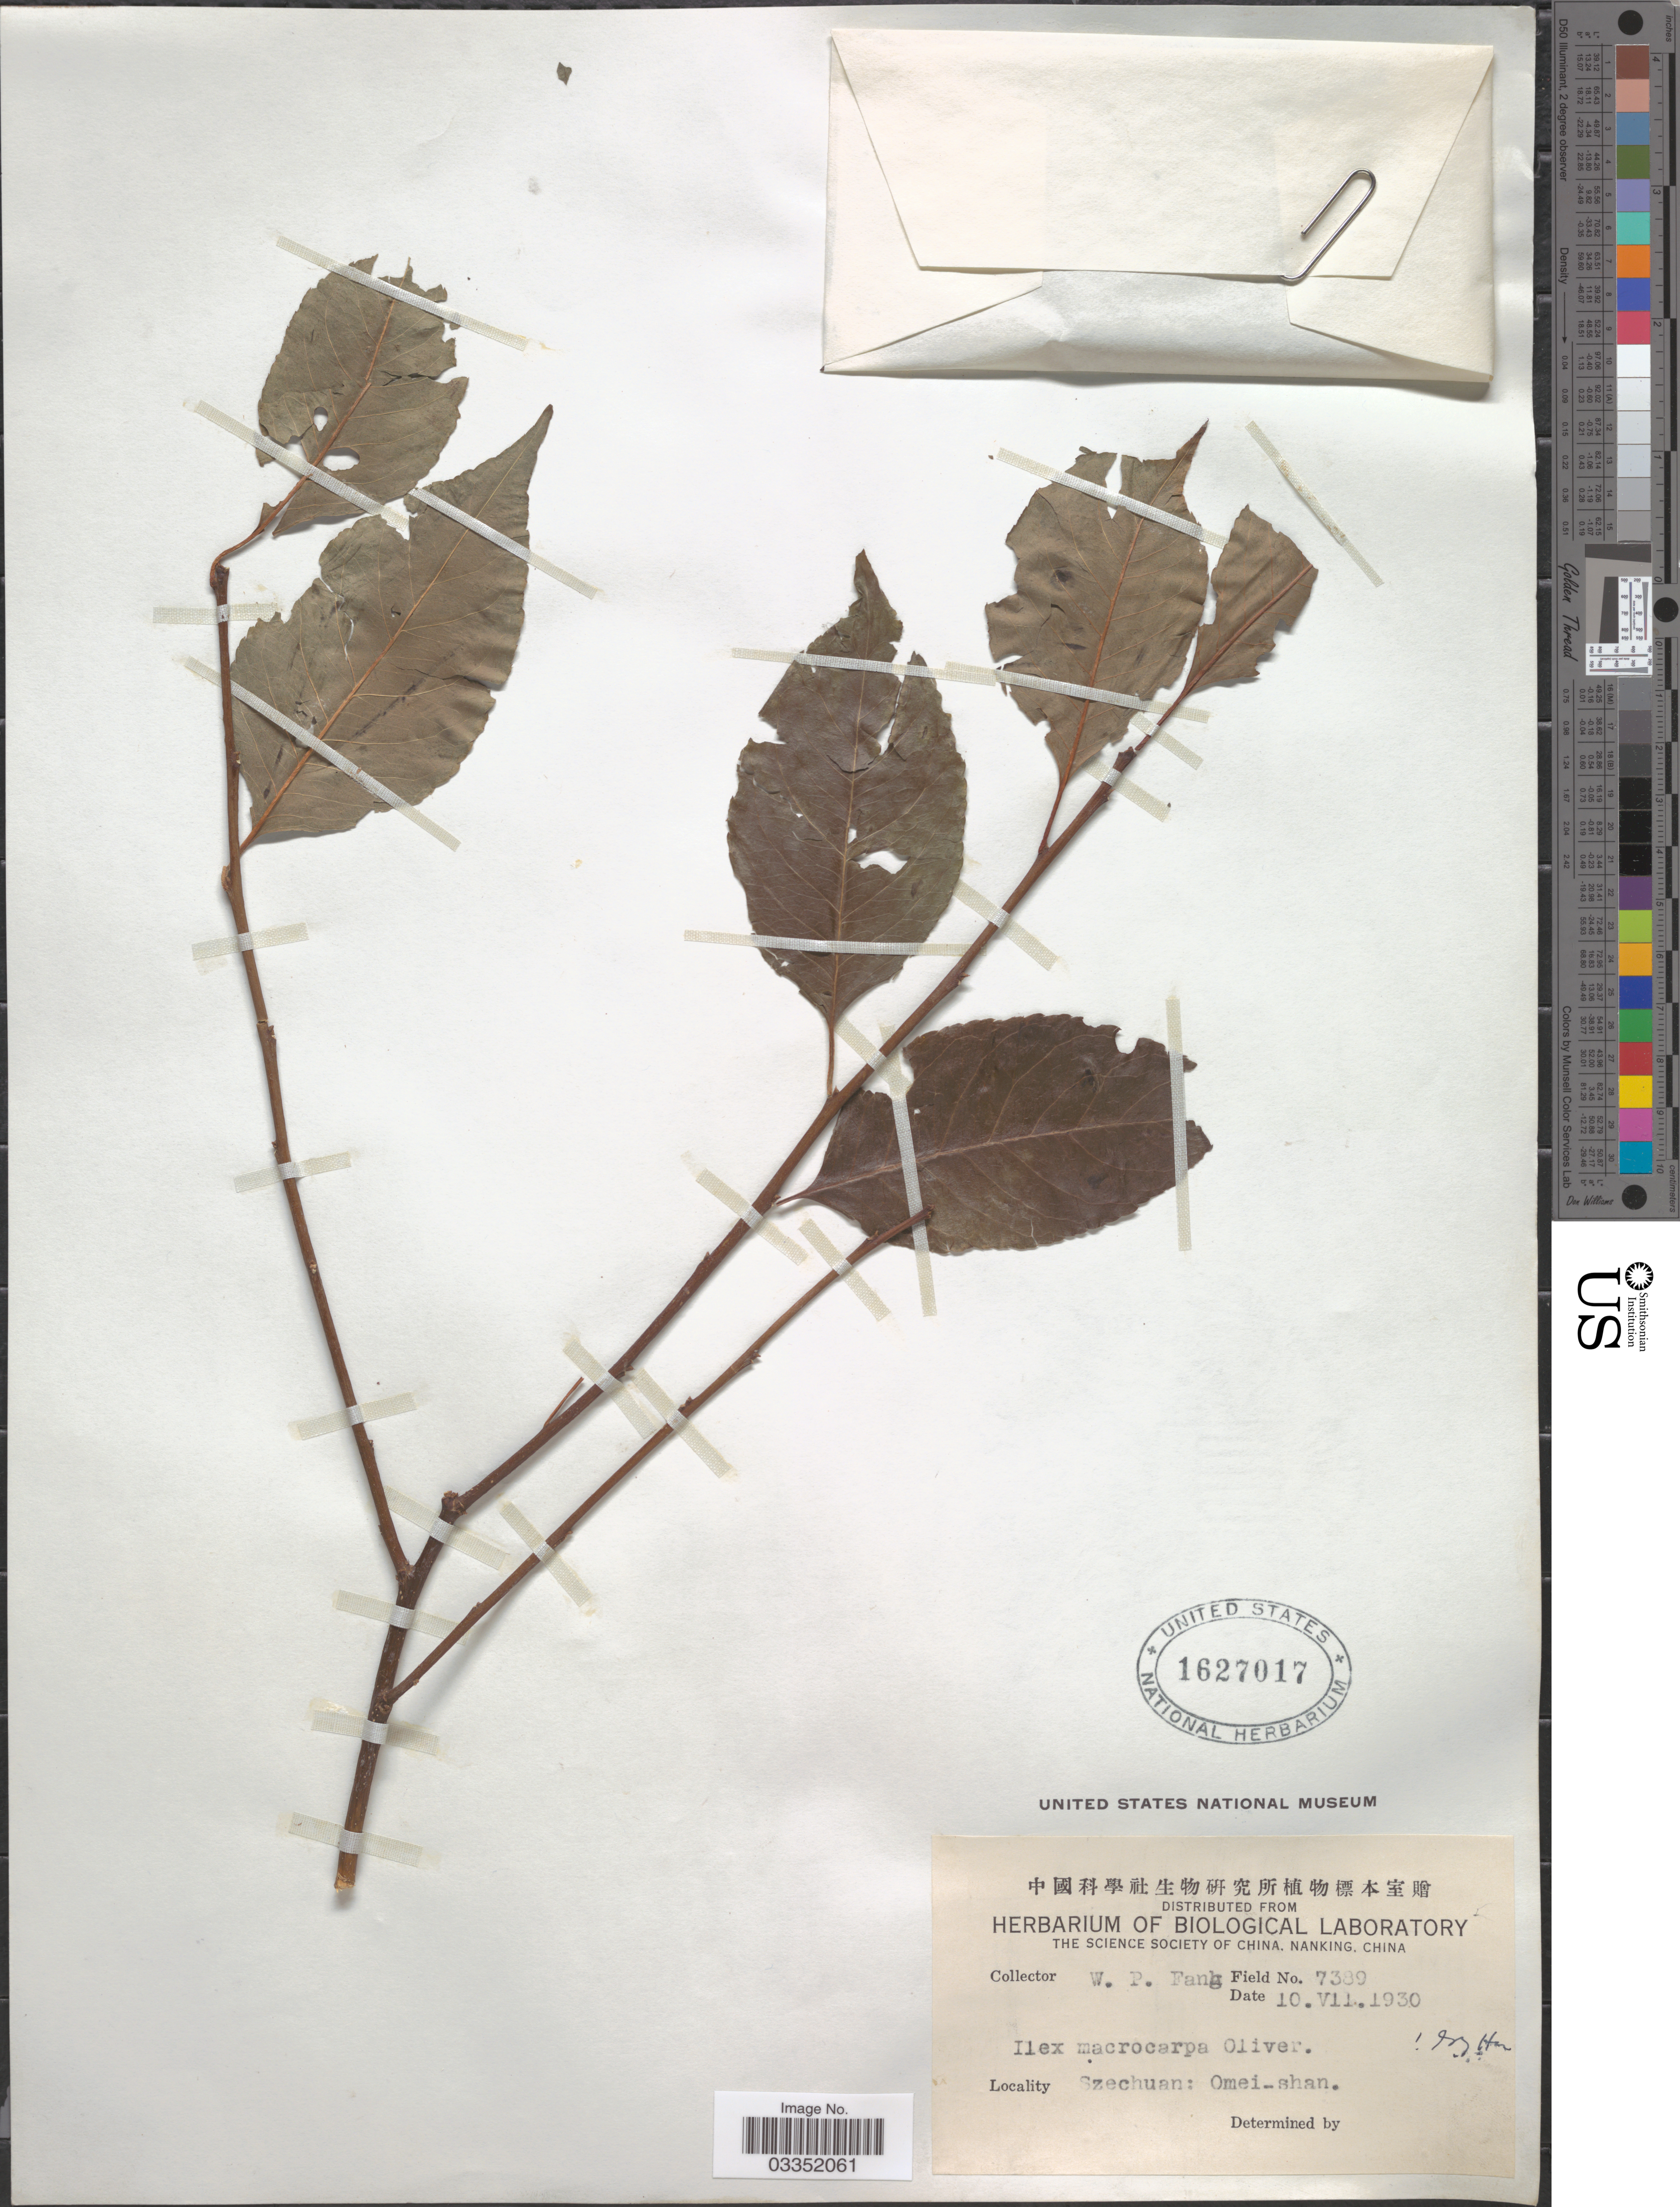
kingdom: Plantae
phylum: Tracheophyta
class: Magnoliopsida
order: Aquifoliales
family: Aquifoliaceae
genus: Ilex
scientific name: Ilex macrocarpa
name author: Oliv.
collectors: W. P. Fang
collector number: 7389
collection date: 1930-07-10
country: China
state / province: Sichuan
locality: Szechuan: Omei-shan.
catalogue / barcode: US 1627017